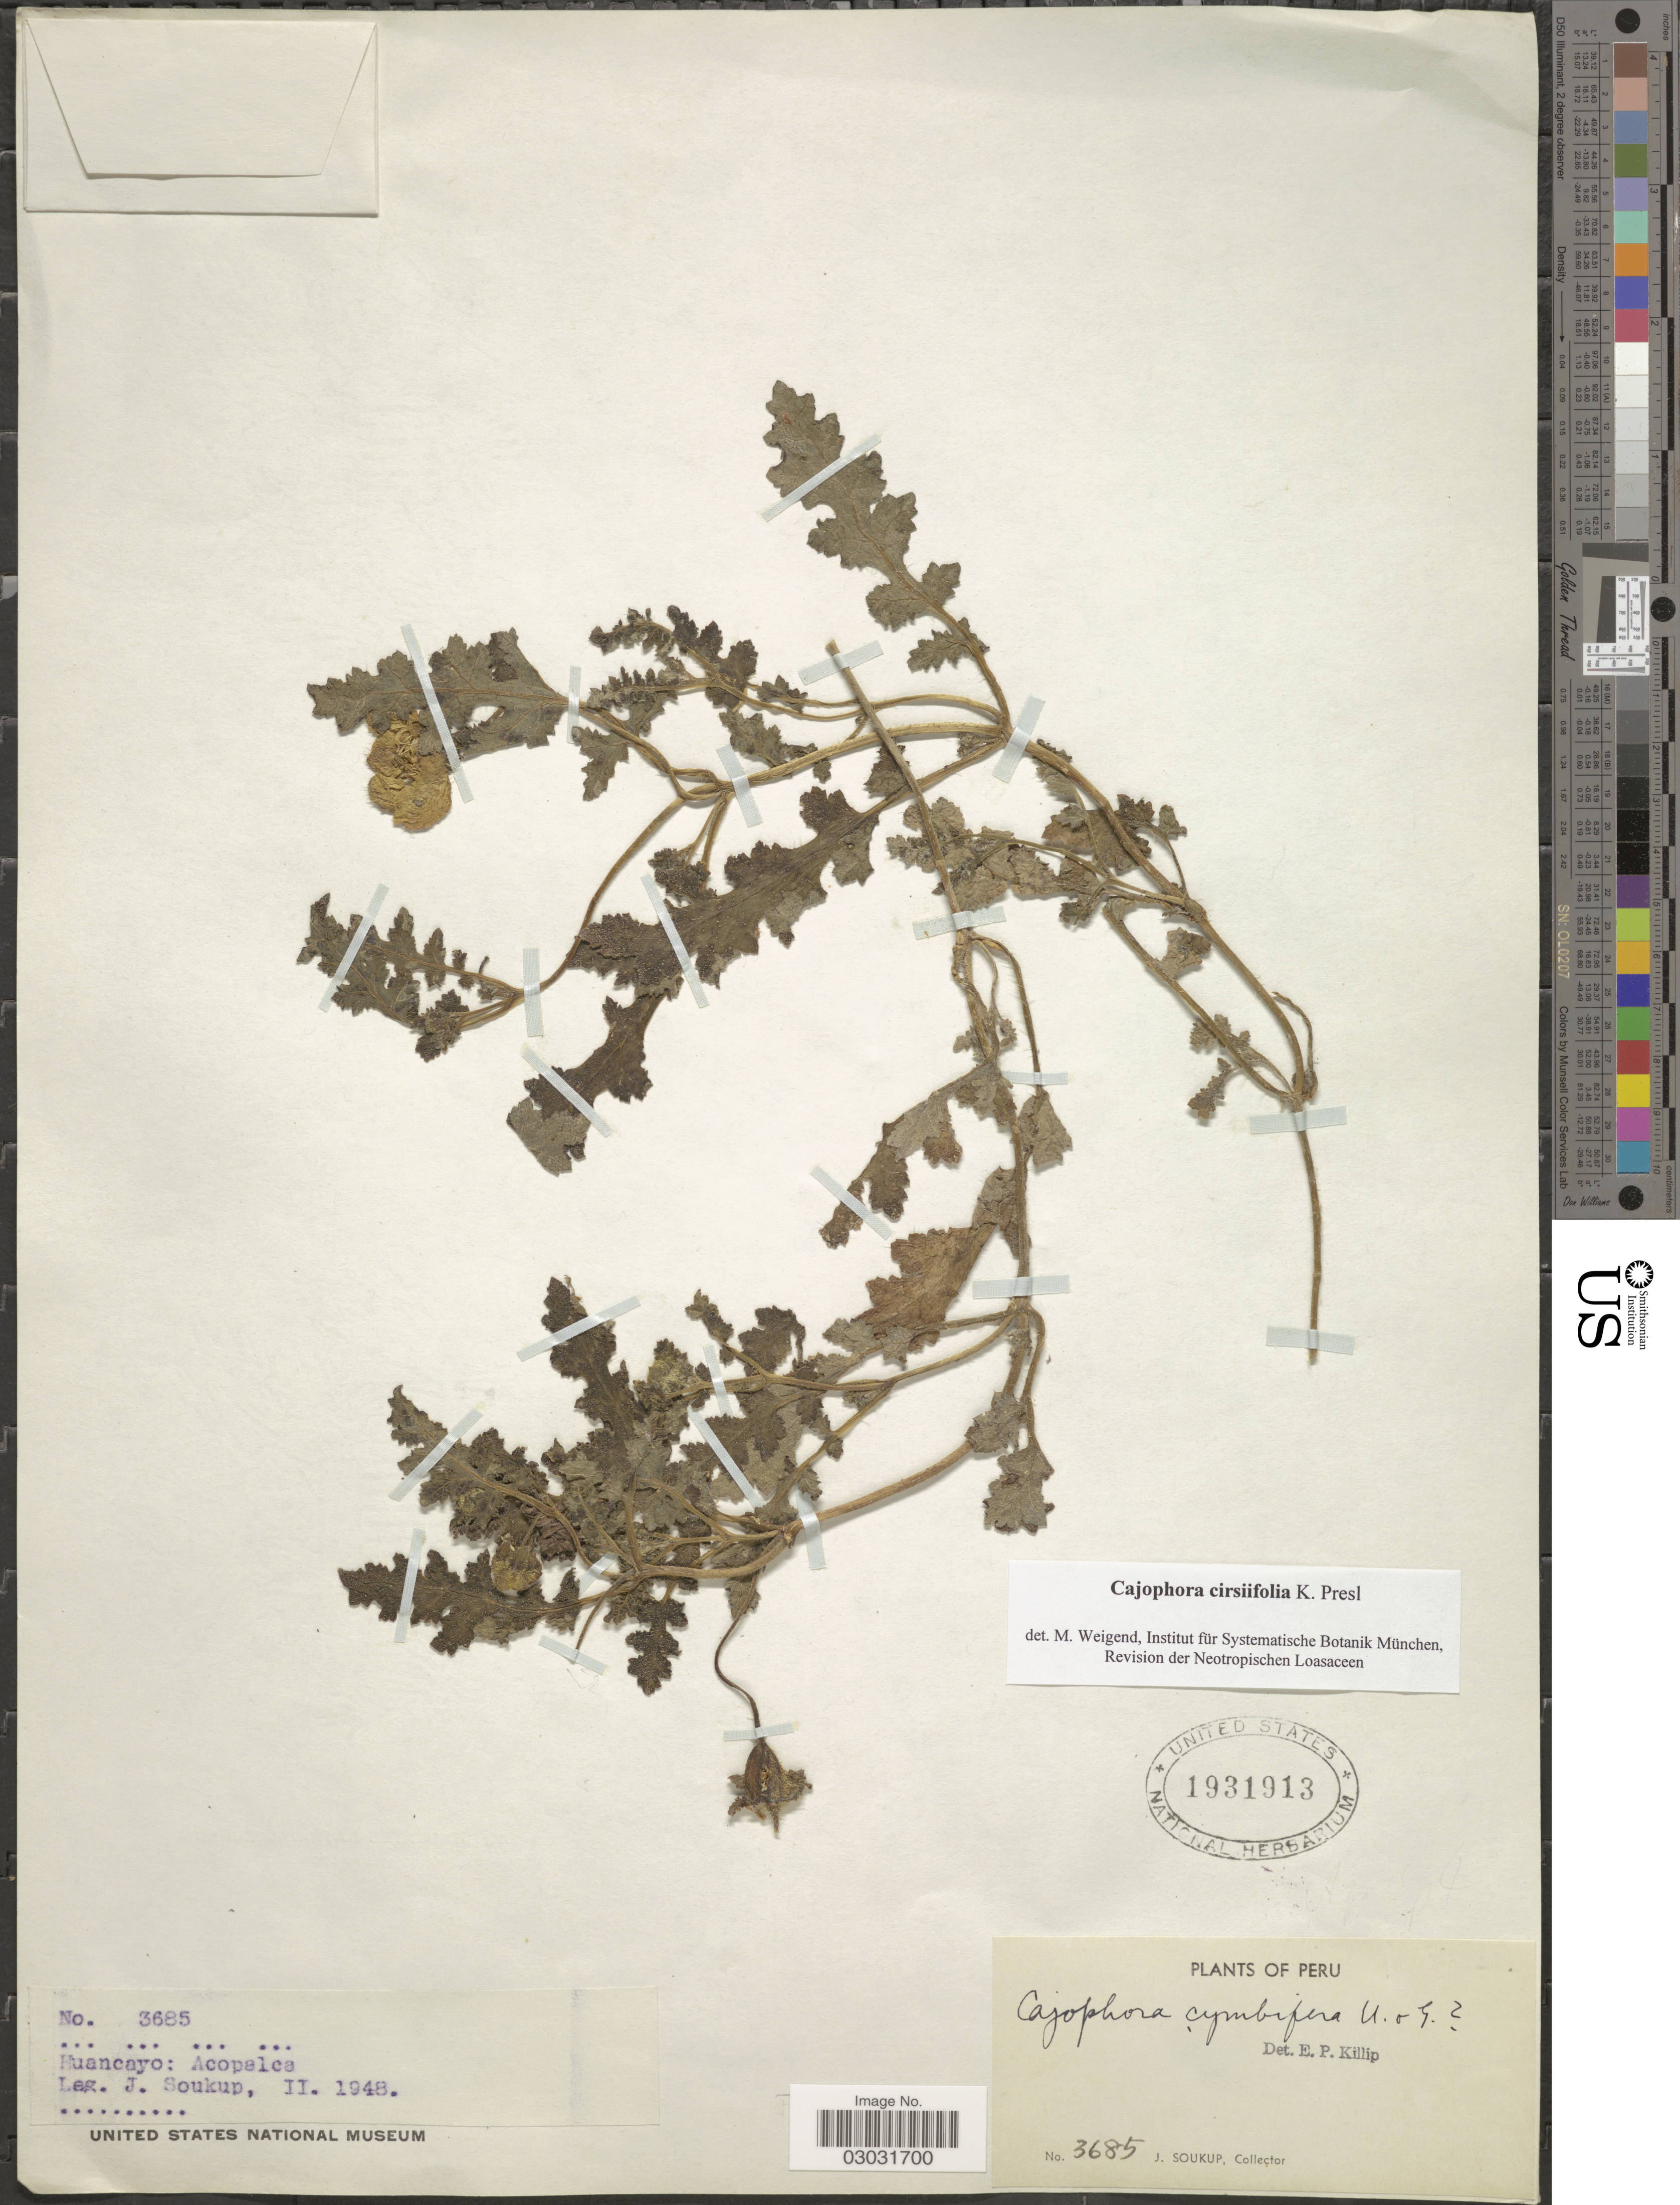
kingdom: Plantae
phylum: Tracheophyta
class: Magnoliopsida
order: Cornales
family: Loasaceae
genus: Caiophora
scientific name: Caiophora cirsiifolia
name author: C. Presl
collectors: J. Soukup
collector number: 3685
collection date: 1948-02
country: Peru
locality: Huancayo: Acopalca.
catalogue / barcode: US 1931913